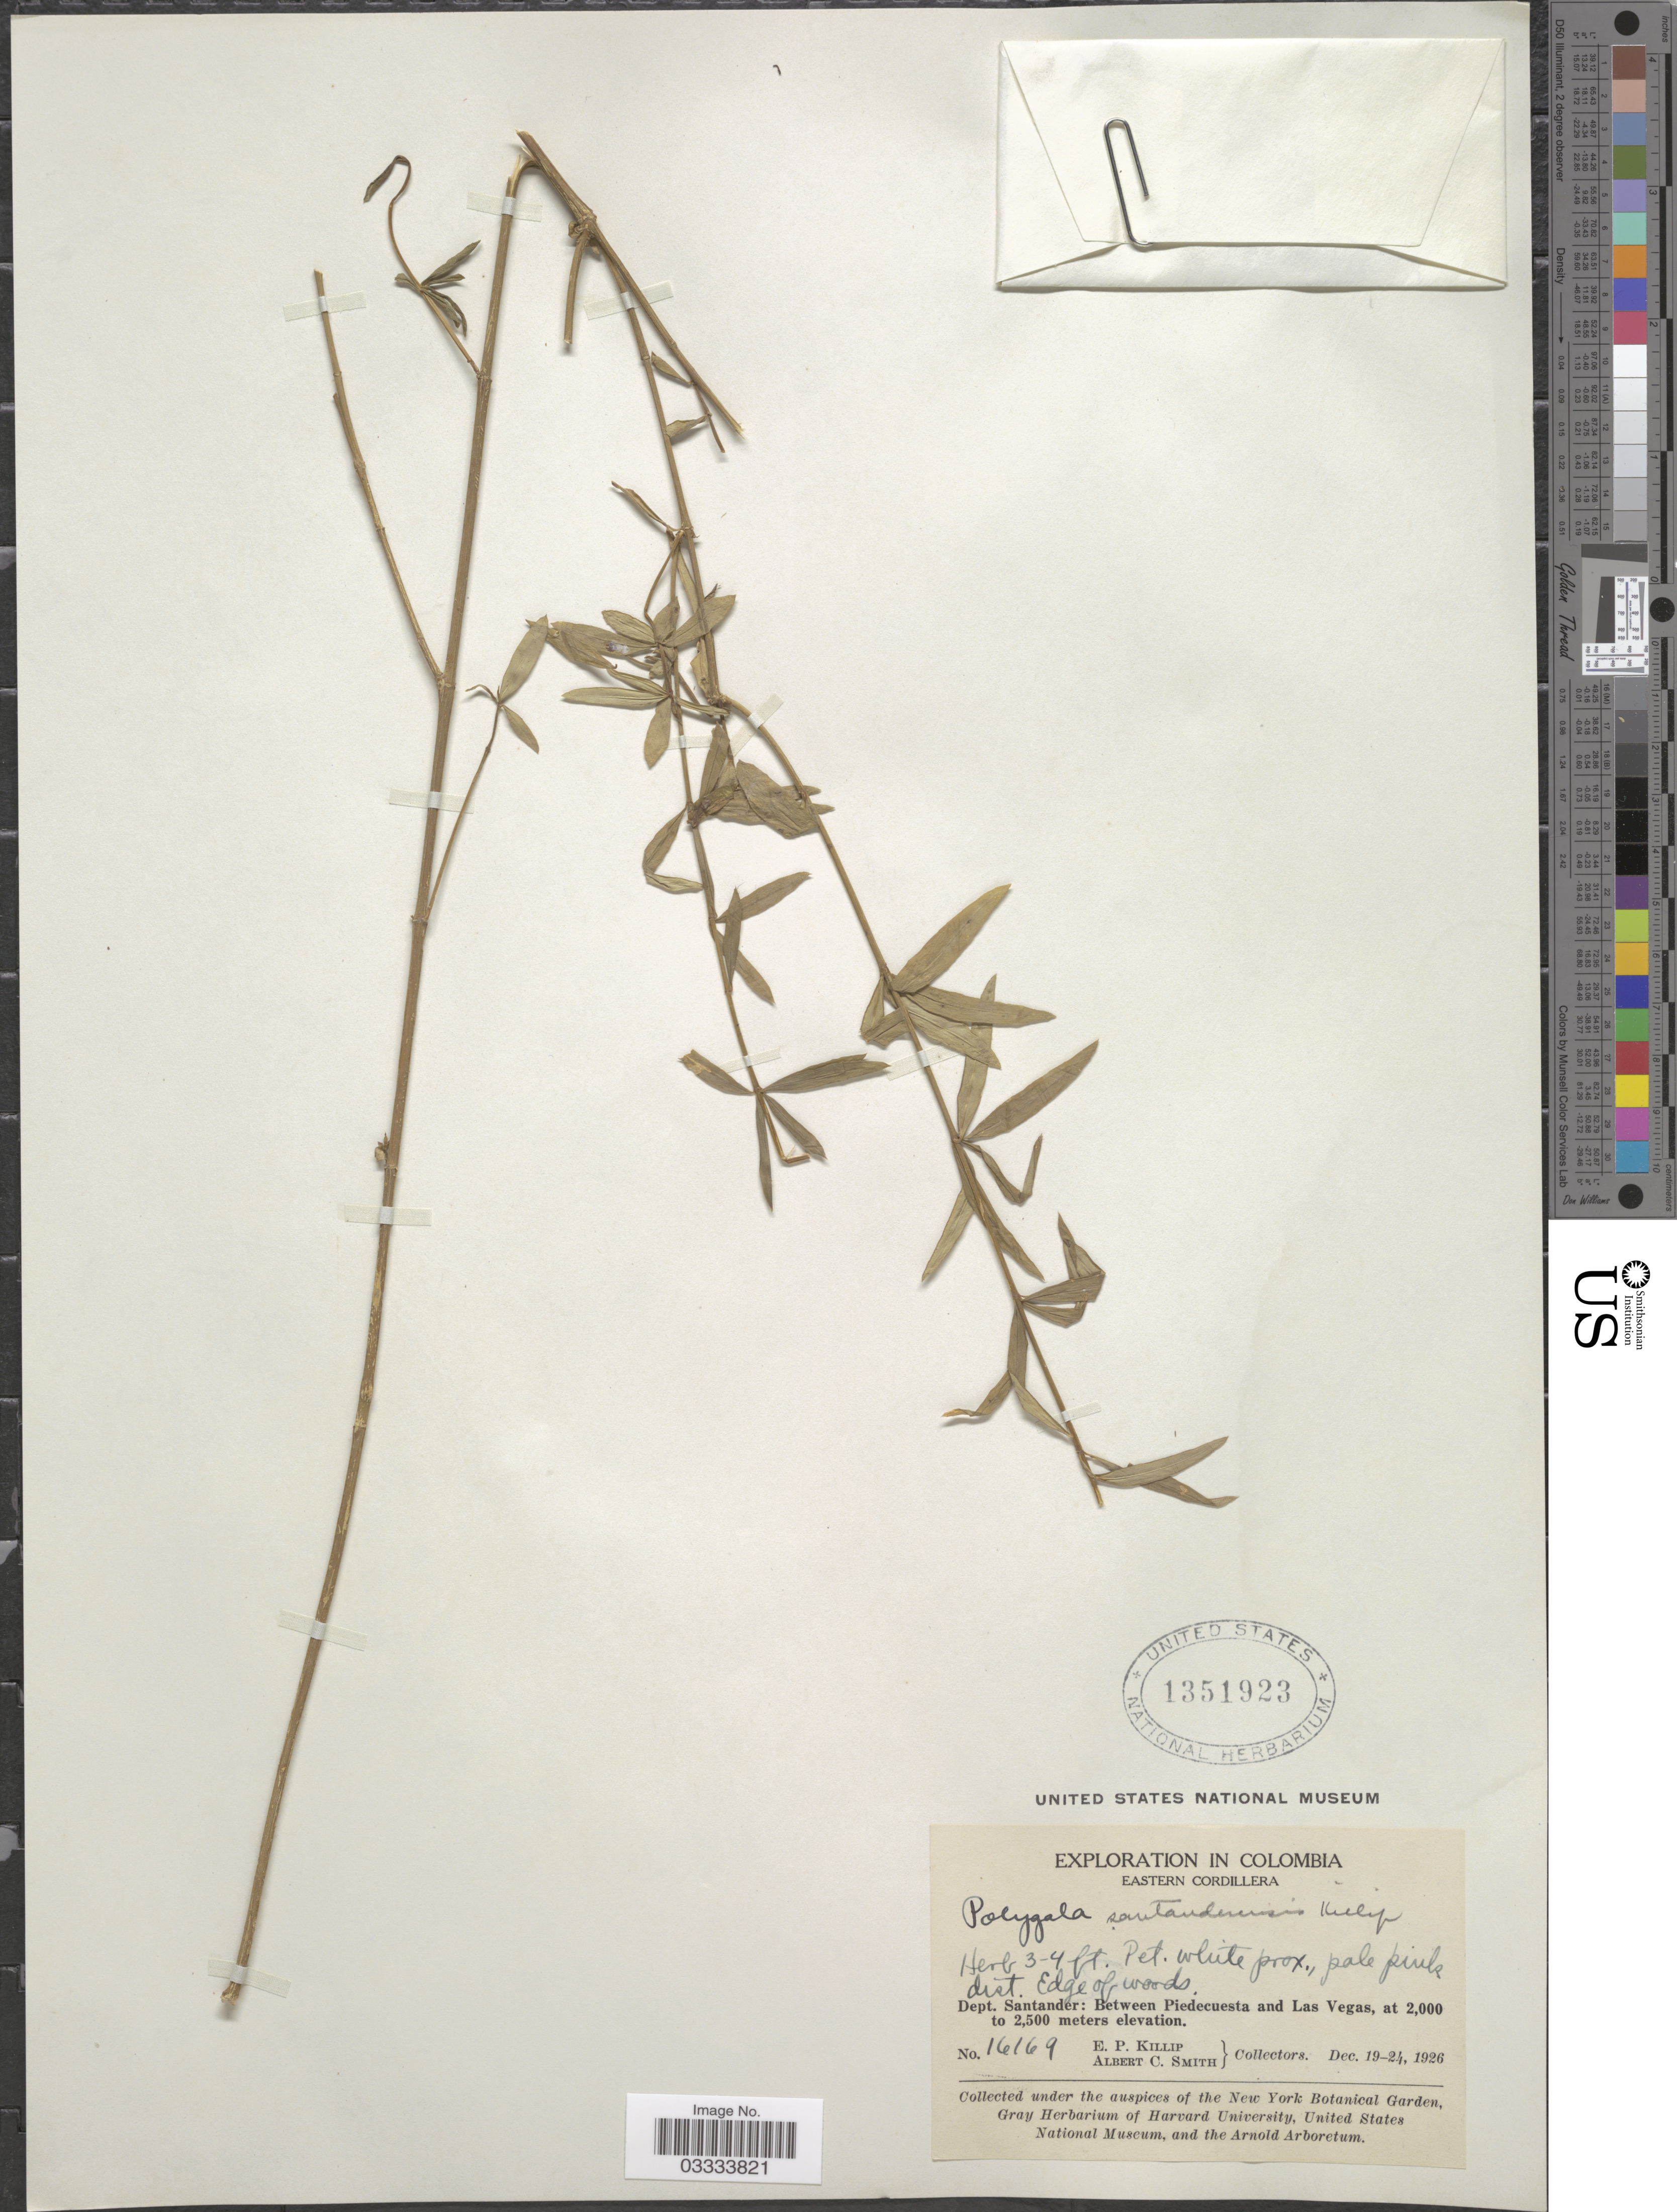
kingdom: Plantae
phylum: Tracheophyta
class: Magnoliopsida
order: Fabales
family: Polygalaceae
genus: Polygala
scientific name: Polygala nemoralis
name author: A.W. Benn.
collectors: E. P. Killip & A. C. Smith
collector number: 16169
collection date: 1926-12-19/1926-12-24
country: Colombia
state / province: Santander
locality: Eastern Cordillera. Dept. Santander: Between Piedecuesta and Las Vegas.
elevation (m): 2000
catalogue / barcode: US 1351923